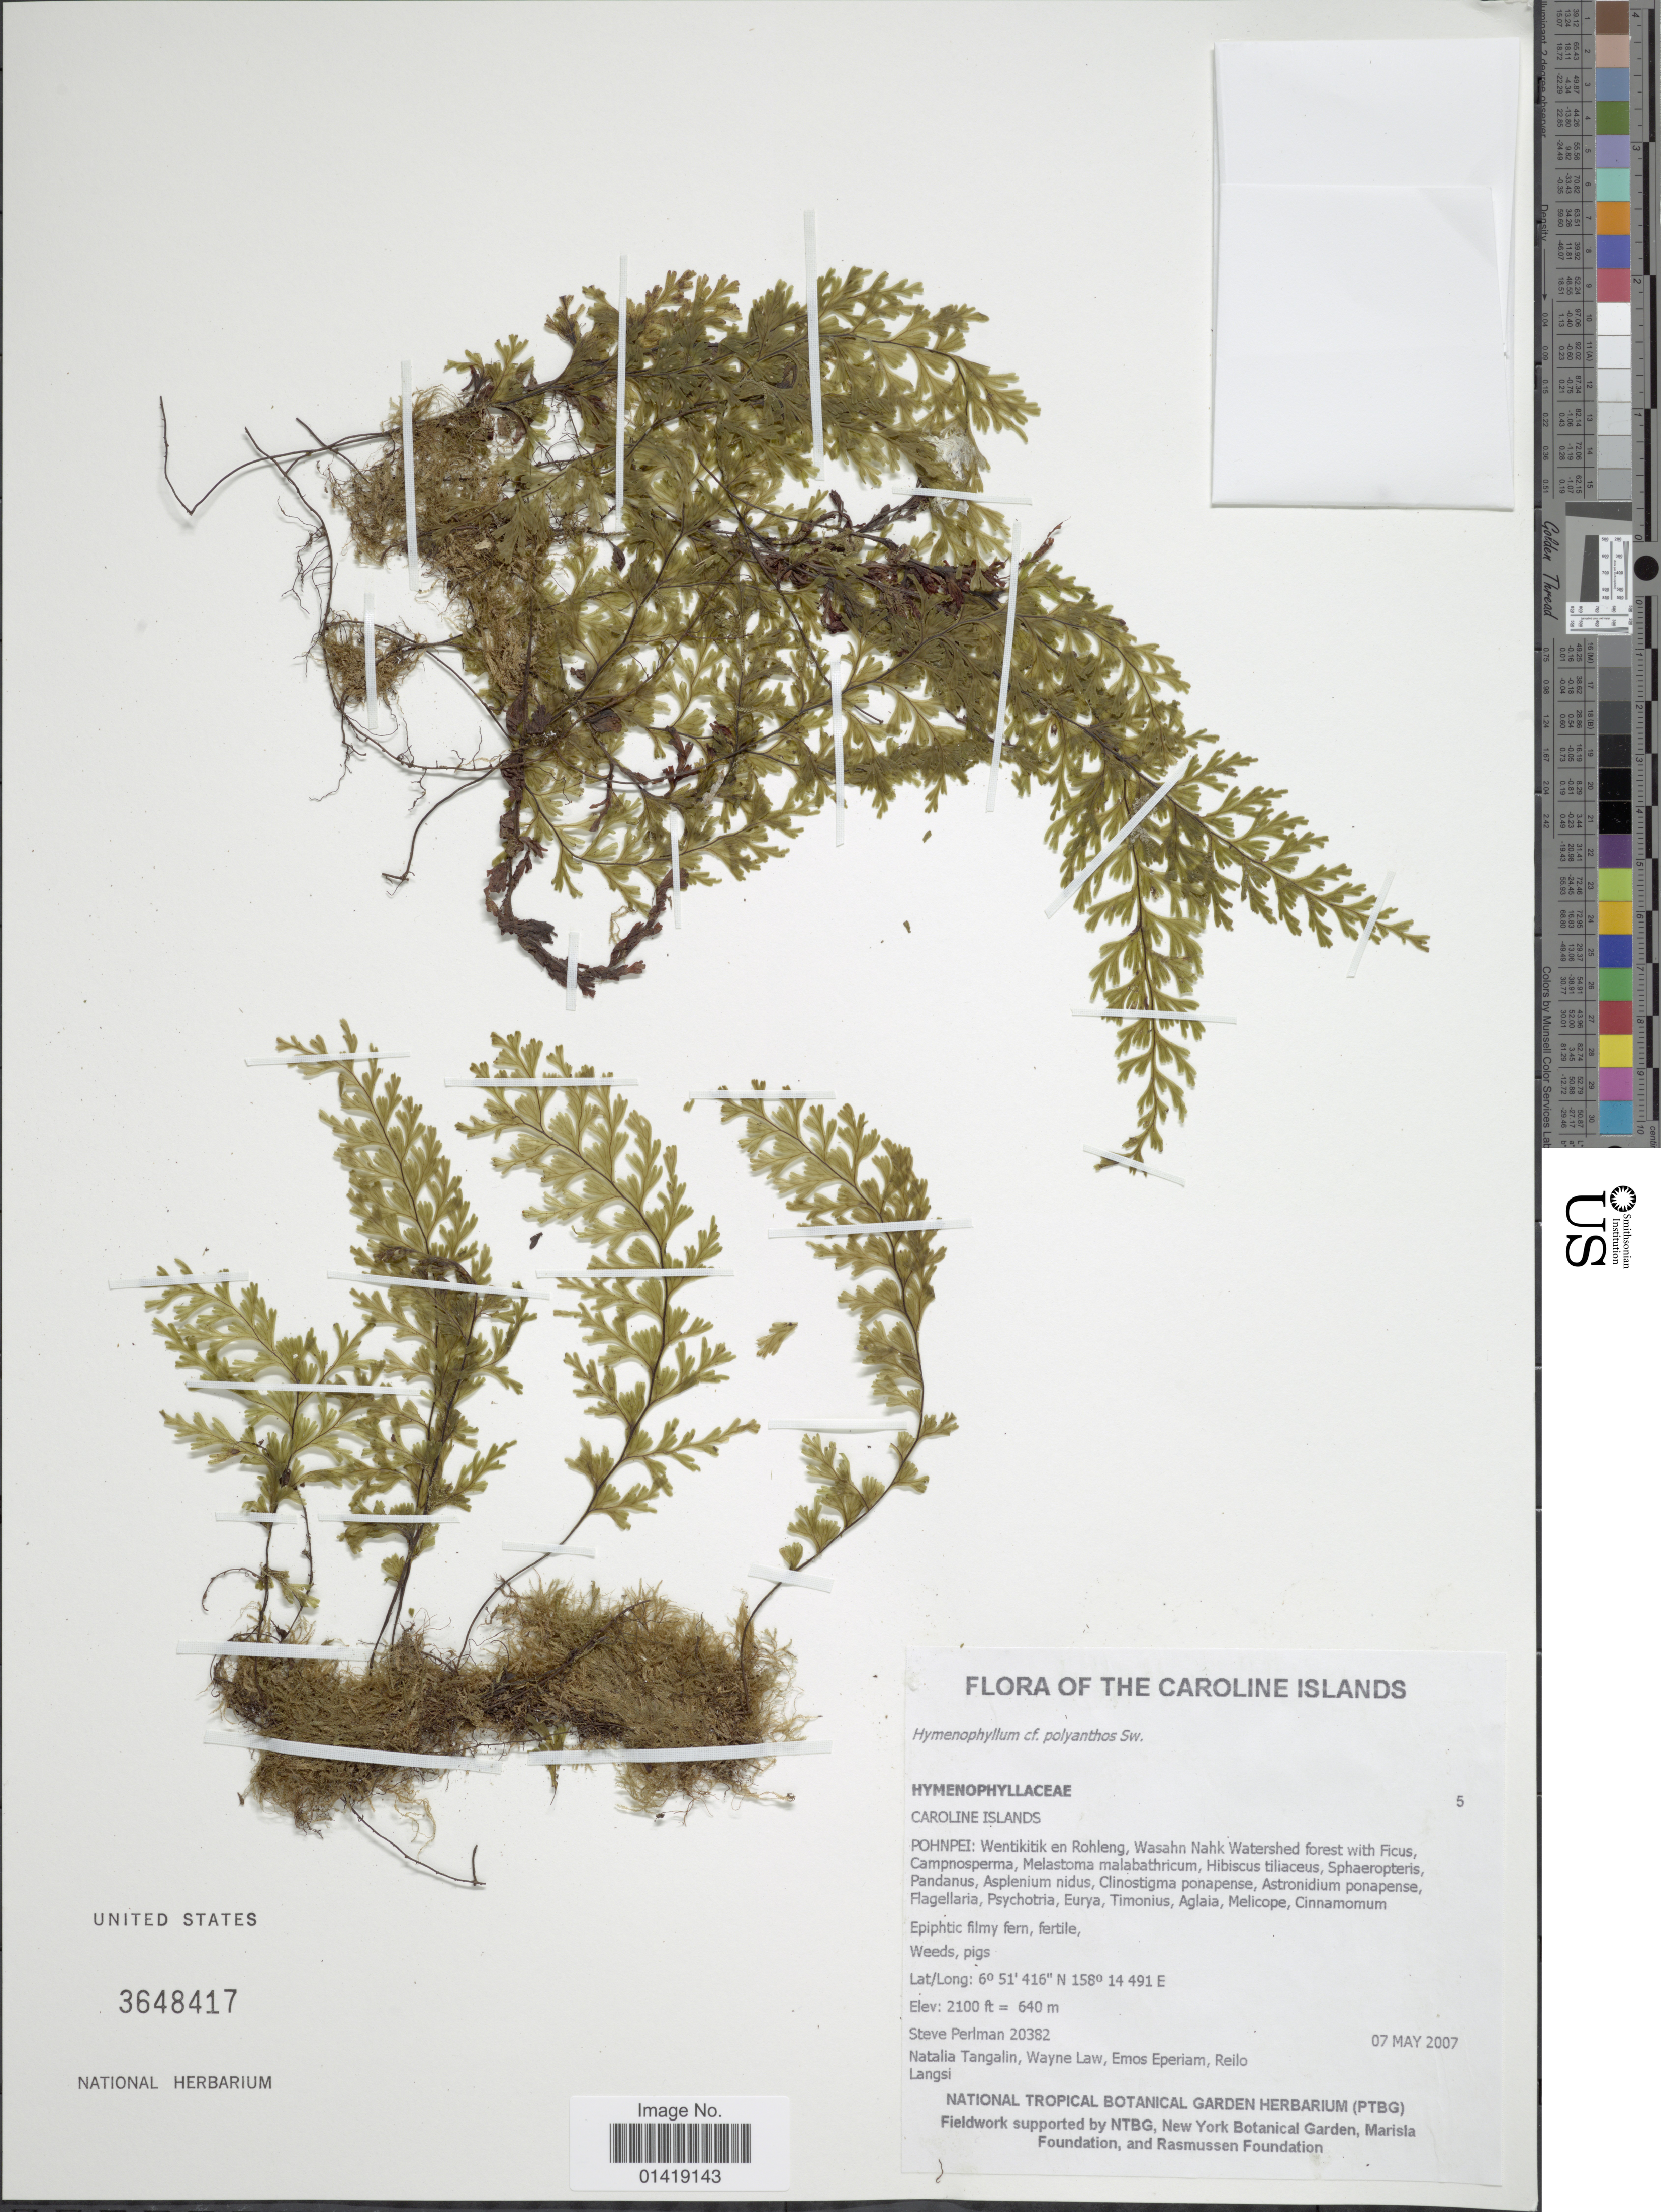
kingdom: Plantae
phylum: Tracheophyta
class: Polypodiopsida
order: Hymenophyllales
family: Hymenophyllaceae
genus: Hymenophyllum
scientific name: Hymenophyllum polyanthos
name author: (Sw.) Sw.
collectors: S. Perlman, N. Tangalin, W. Law, P. Eperiam & R. Langsi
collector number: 20382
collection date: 2007-05-07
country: Micronesia, Federated States of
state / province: Pohnpei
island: Pohnpei [Ponape]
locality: Caroline Islands Pohnpei: Wentikitik en Rohleng, Wasahn Nahk watershed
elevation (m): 640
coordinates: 6 51 416 N, 158 14 491 E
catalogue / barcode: US 3648417